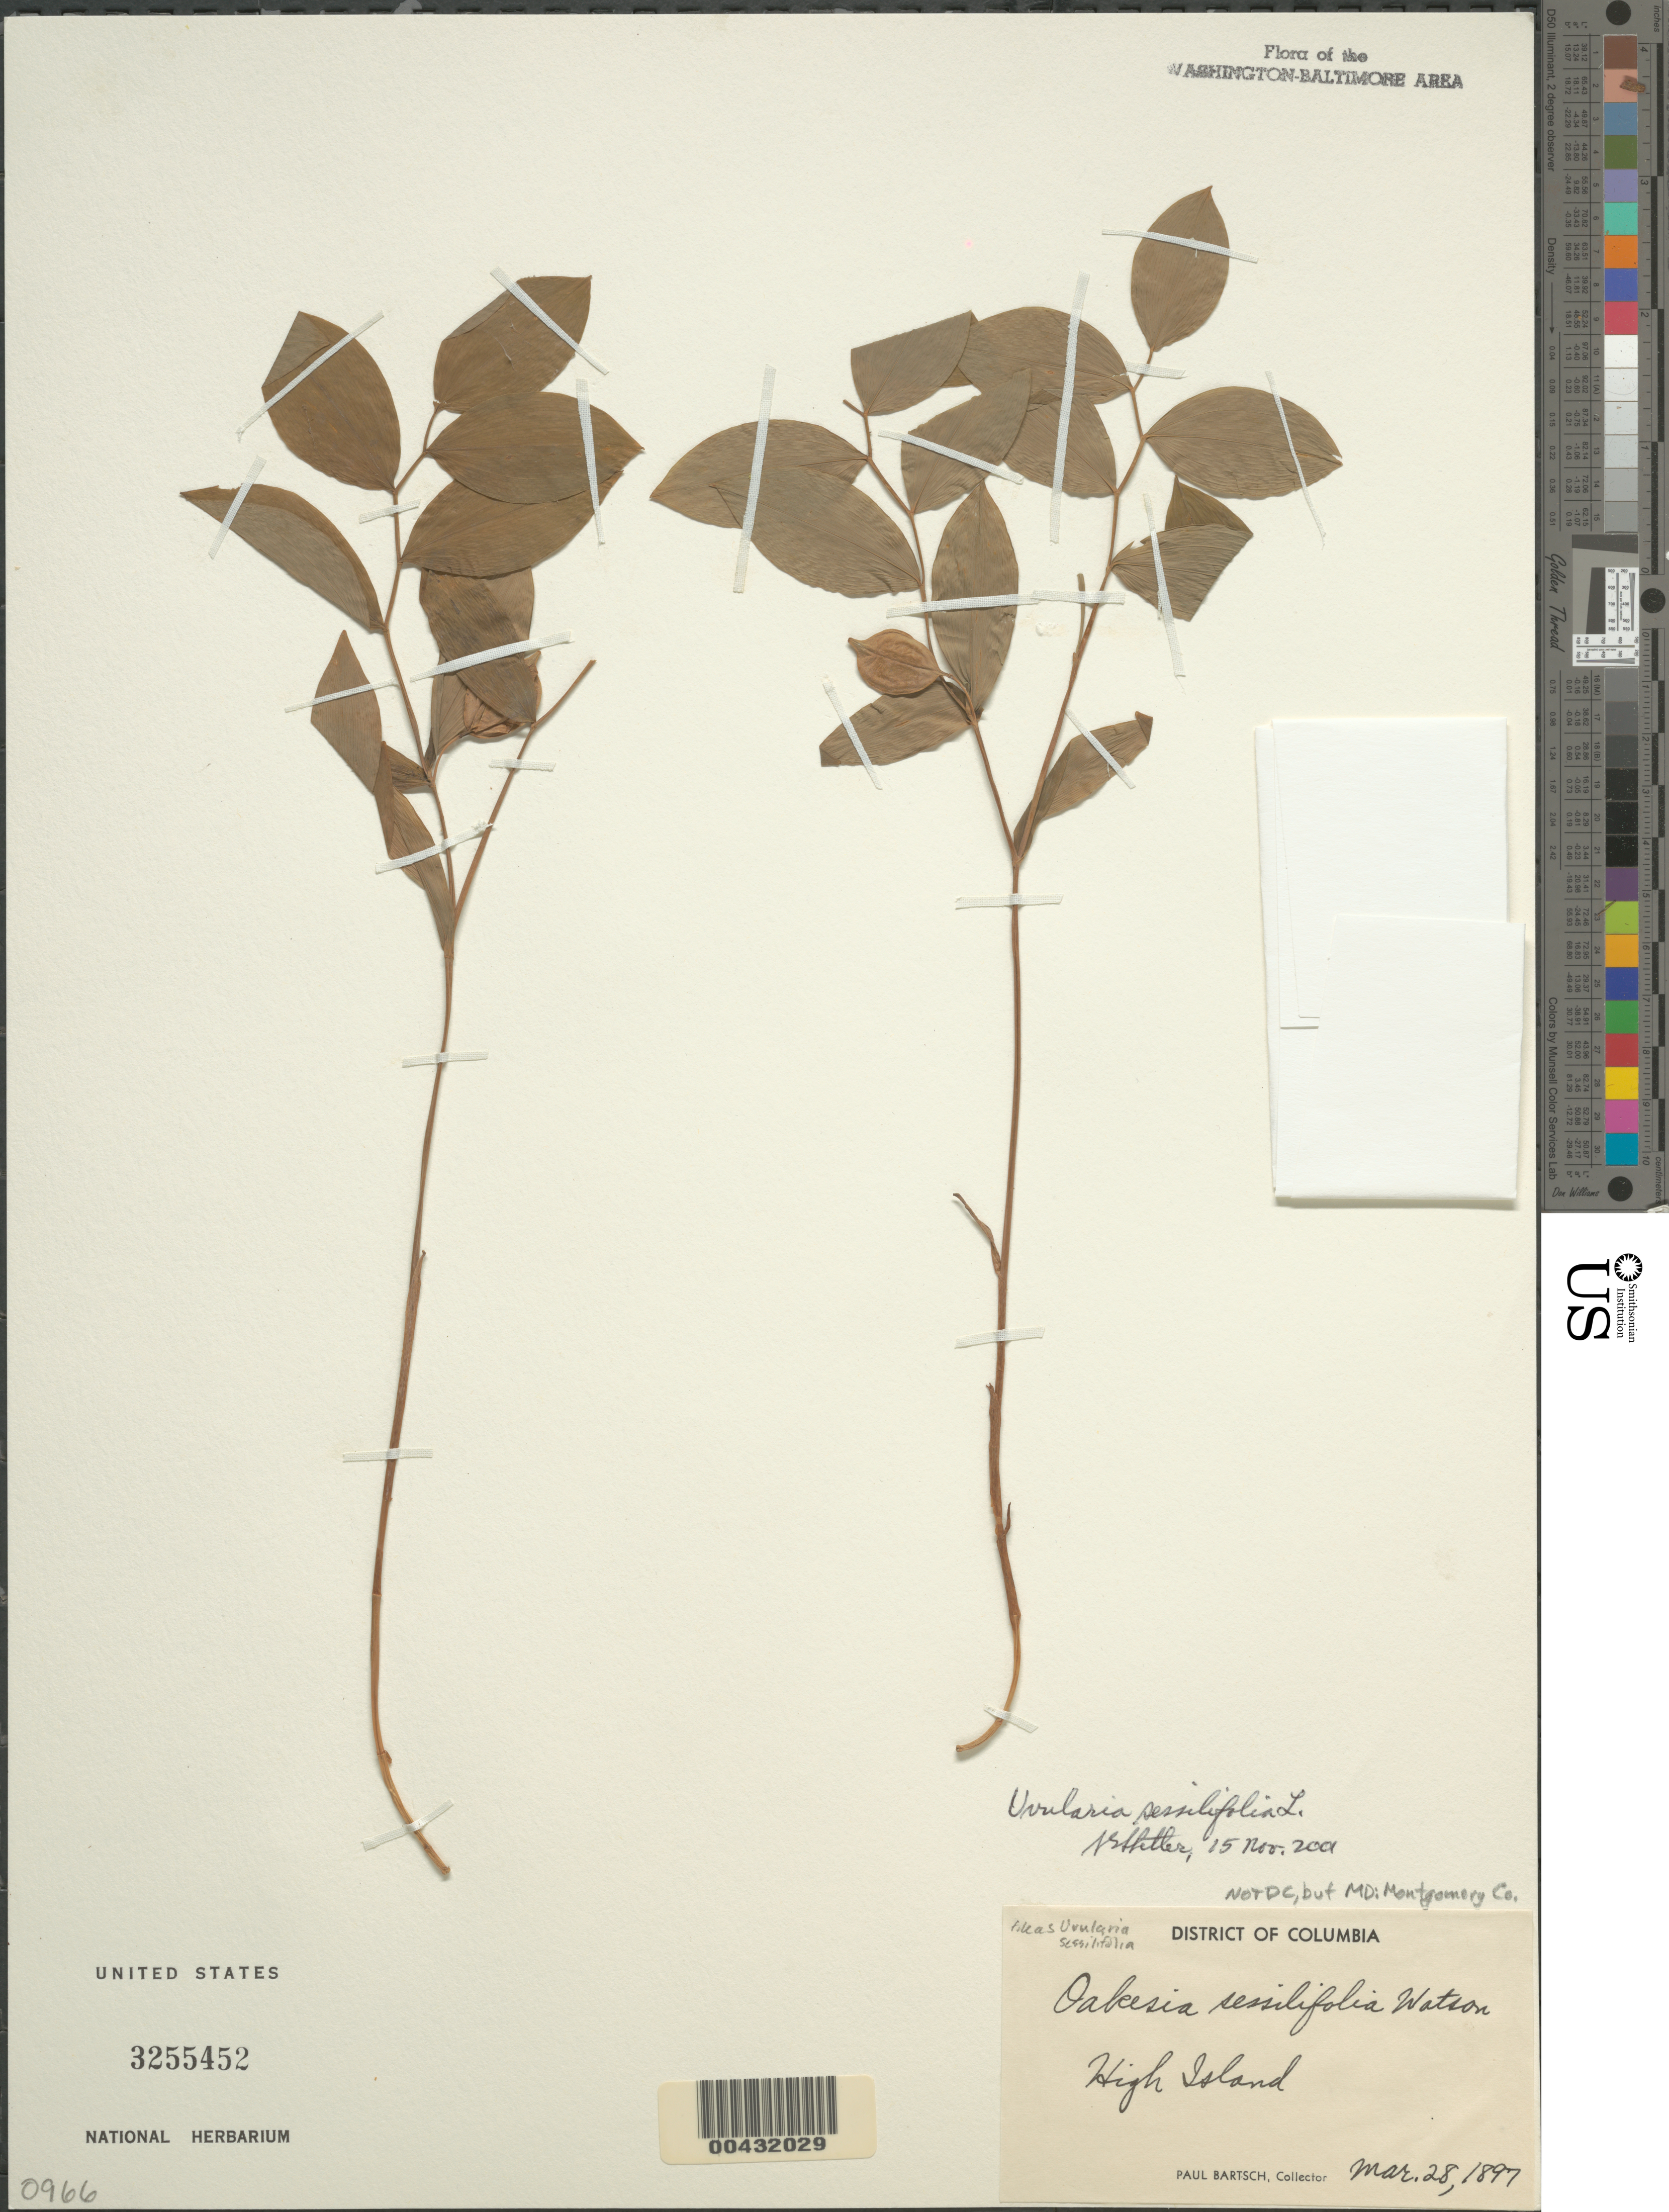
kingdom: Plantae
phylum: Tracheophyta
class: Liliopsida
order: Liliales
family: Colchicaceae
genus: Uvularia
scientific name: Uvularia sessilifolia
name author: L.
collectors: P. Bartsch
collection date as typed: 28 Mar 1897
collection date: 1897-03-28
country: United States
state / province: Maryland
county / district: Montgomery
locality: W. end clearing - near river just E of Rock of Gibraltar.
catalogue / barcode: US 3255452